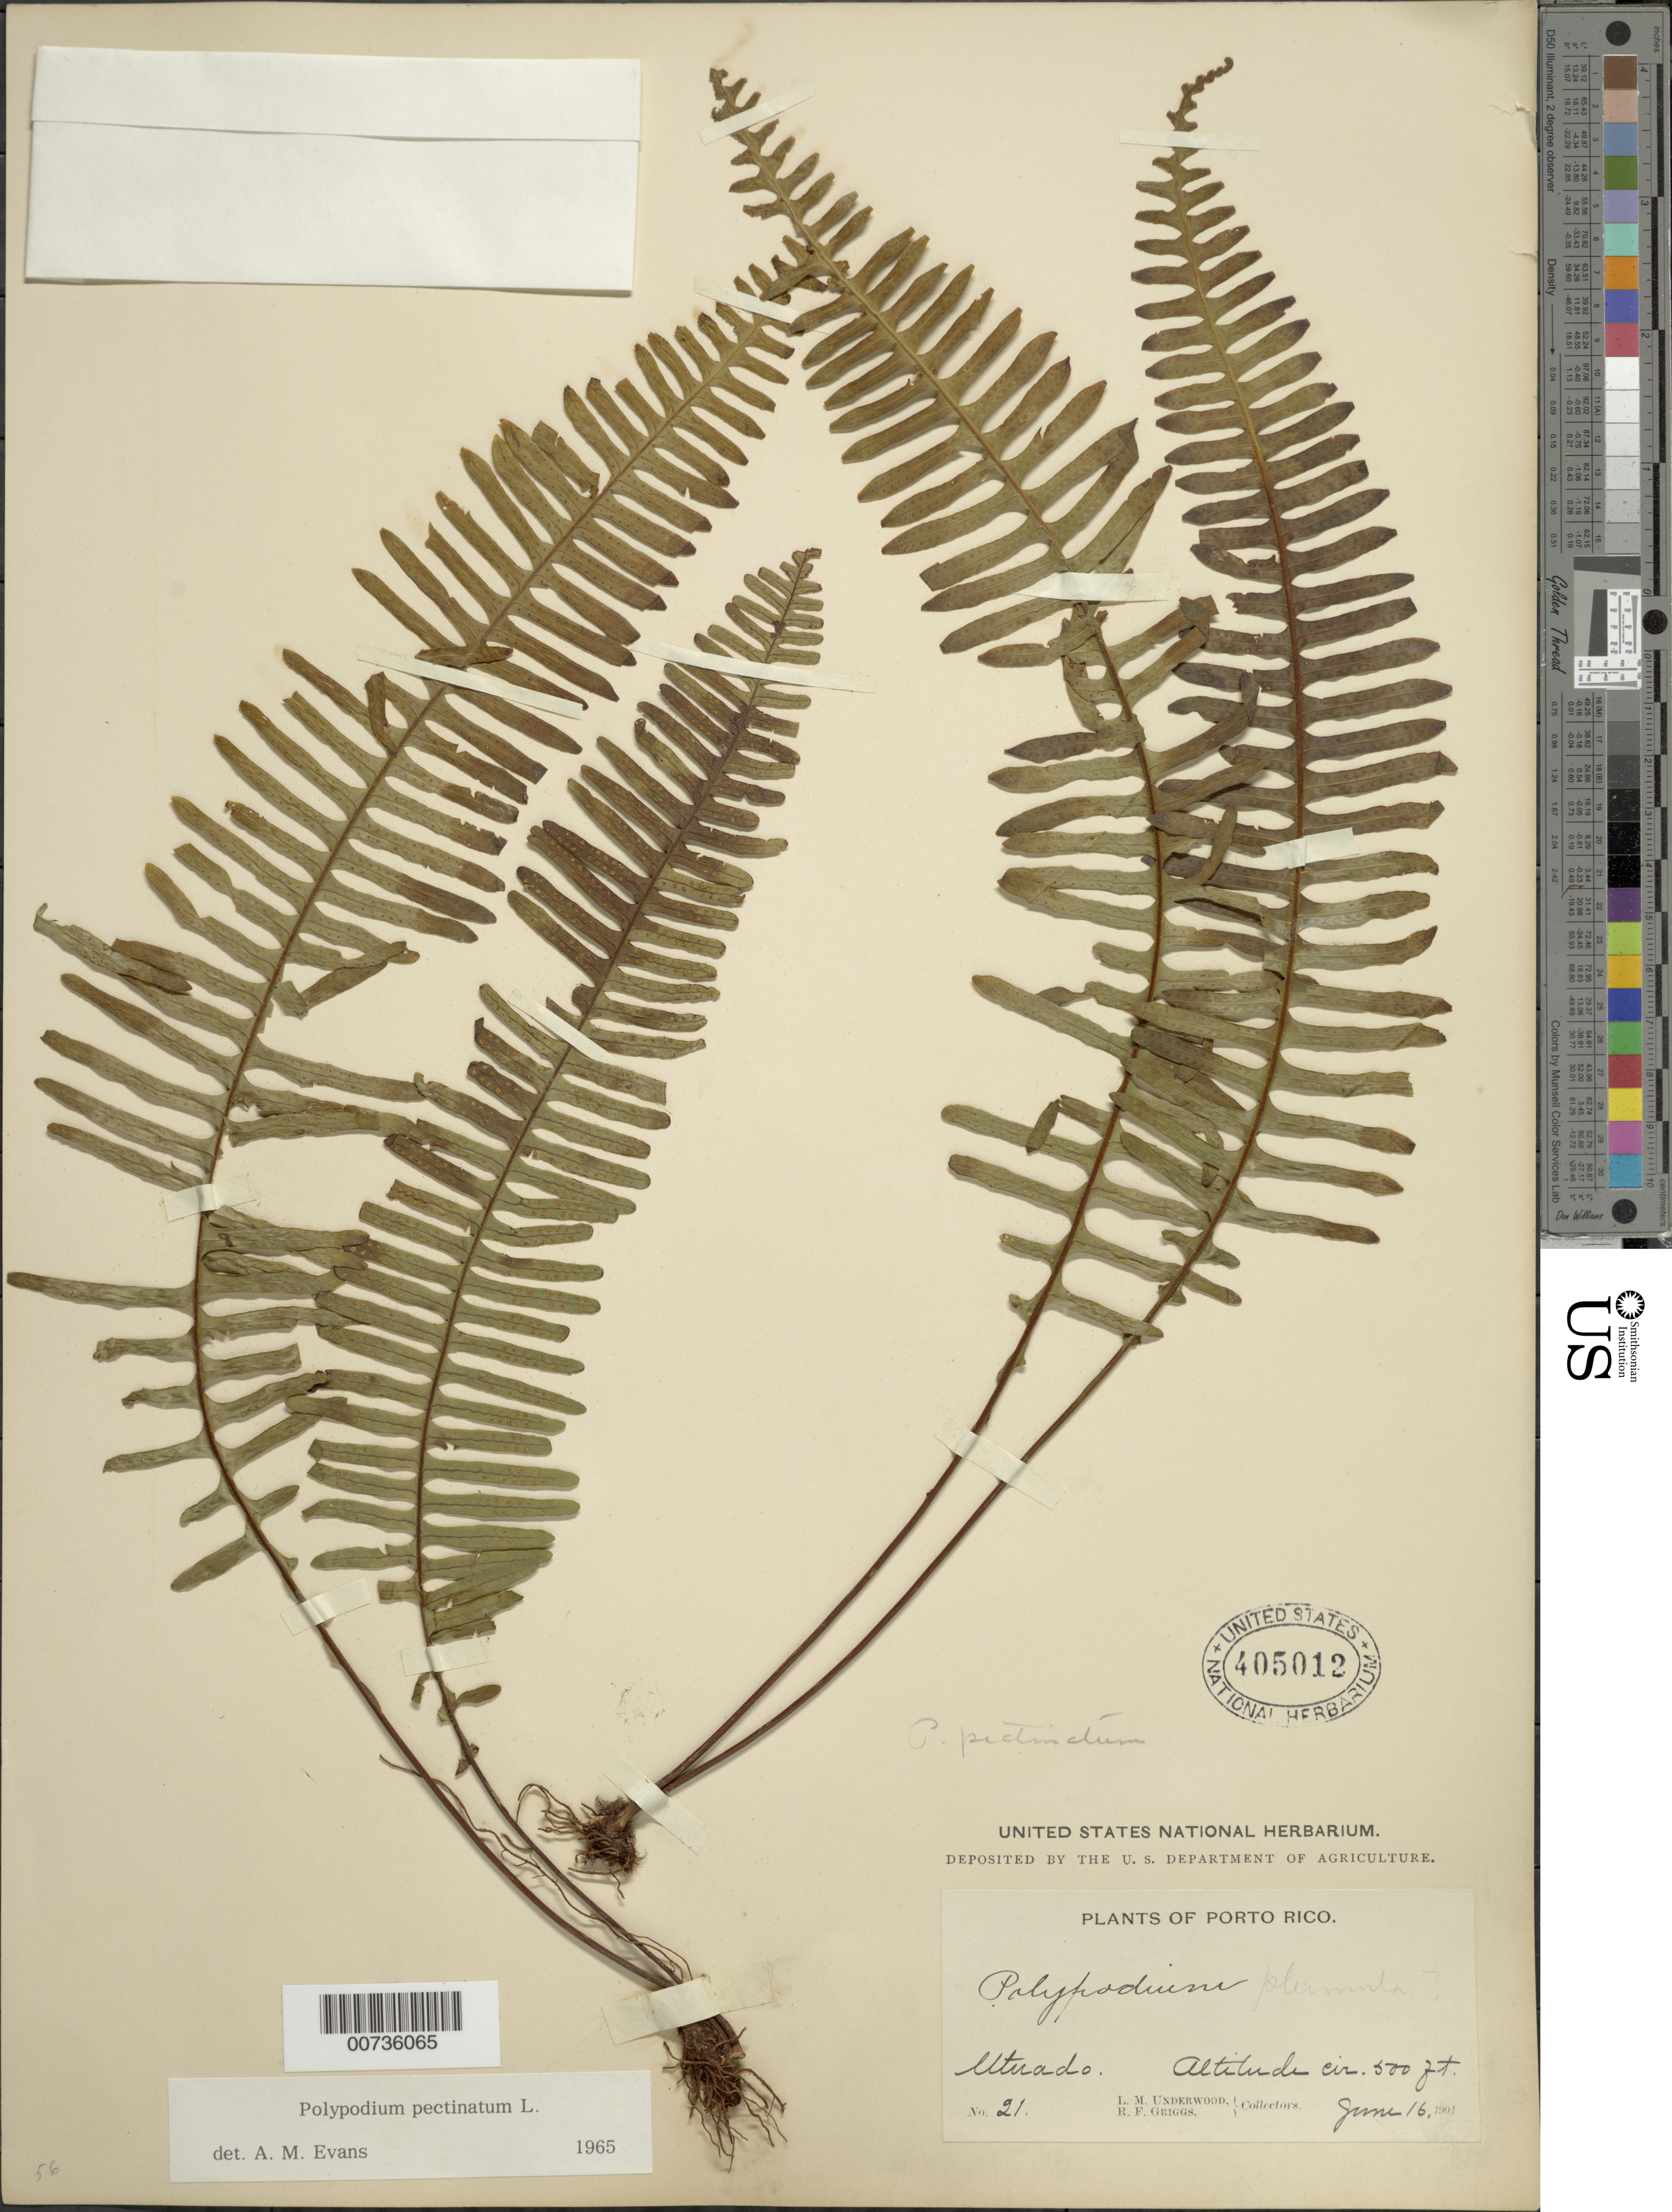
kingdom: Plantae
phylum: Tracheophyta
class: Polypodiopsida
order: Polypodiales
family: Polypodiaceae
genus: Pecluma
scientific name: Pecluma pectinata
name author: (L.) M.G. Price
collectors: L. M. Underwood & R. F. Griggs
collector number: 21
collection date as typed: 16 Jun 1901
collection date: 1901-06-16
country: Puerto Rico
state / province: Utuado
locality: Utuado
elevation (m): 152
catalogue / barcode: US 405012